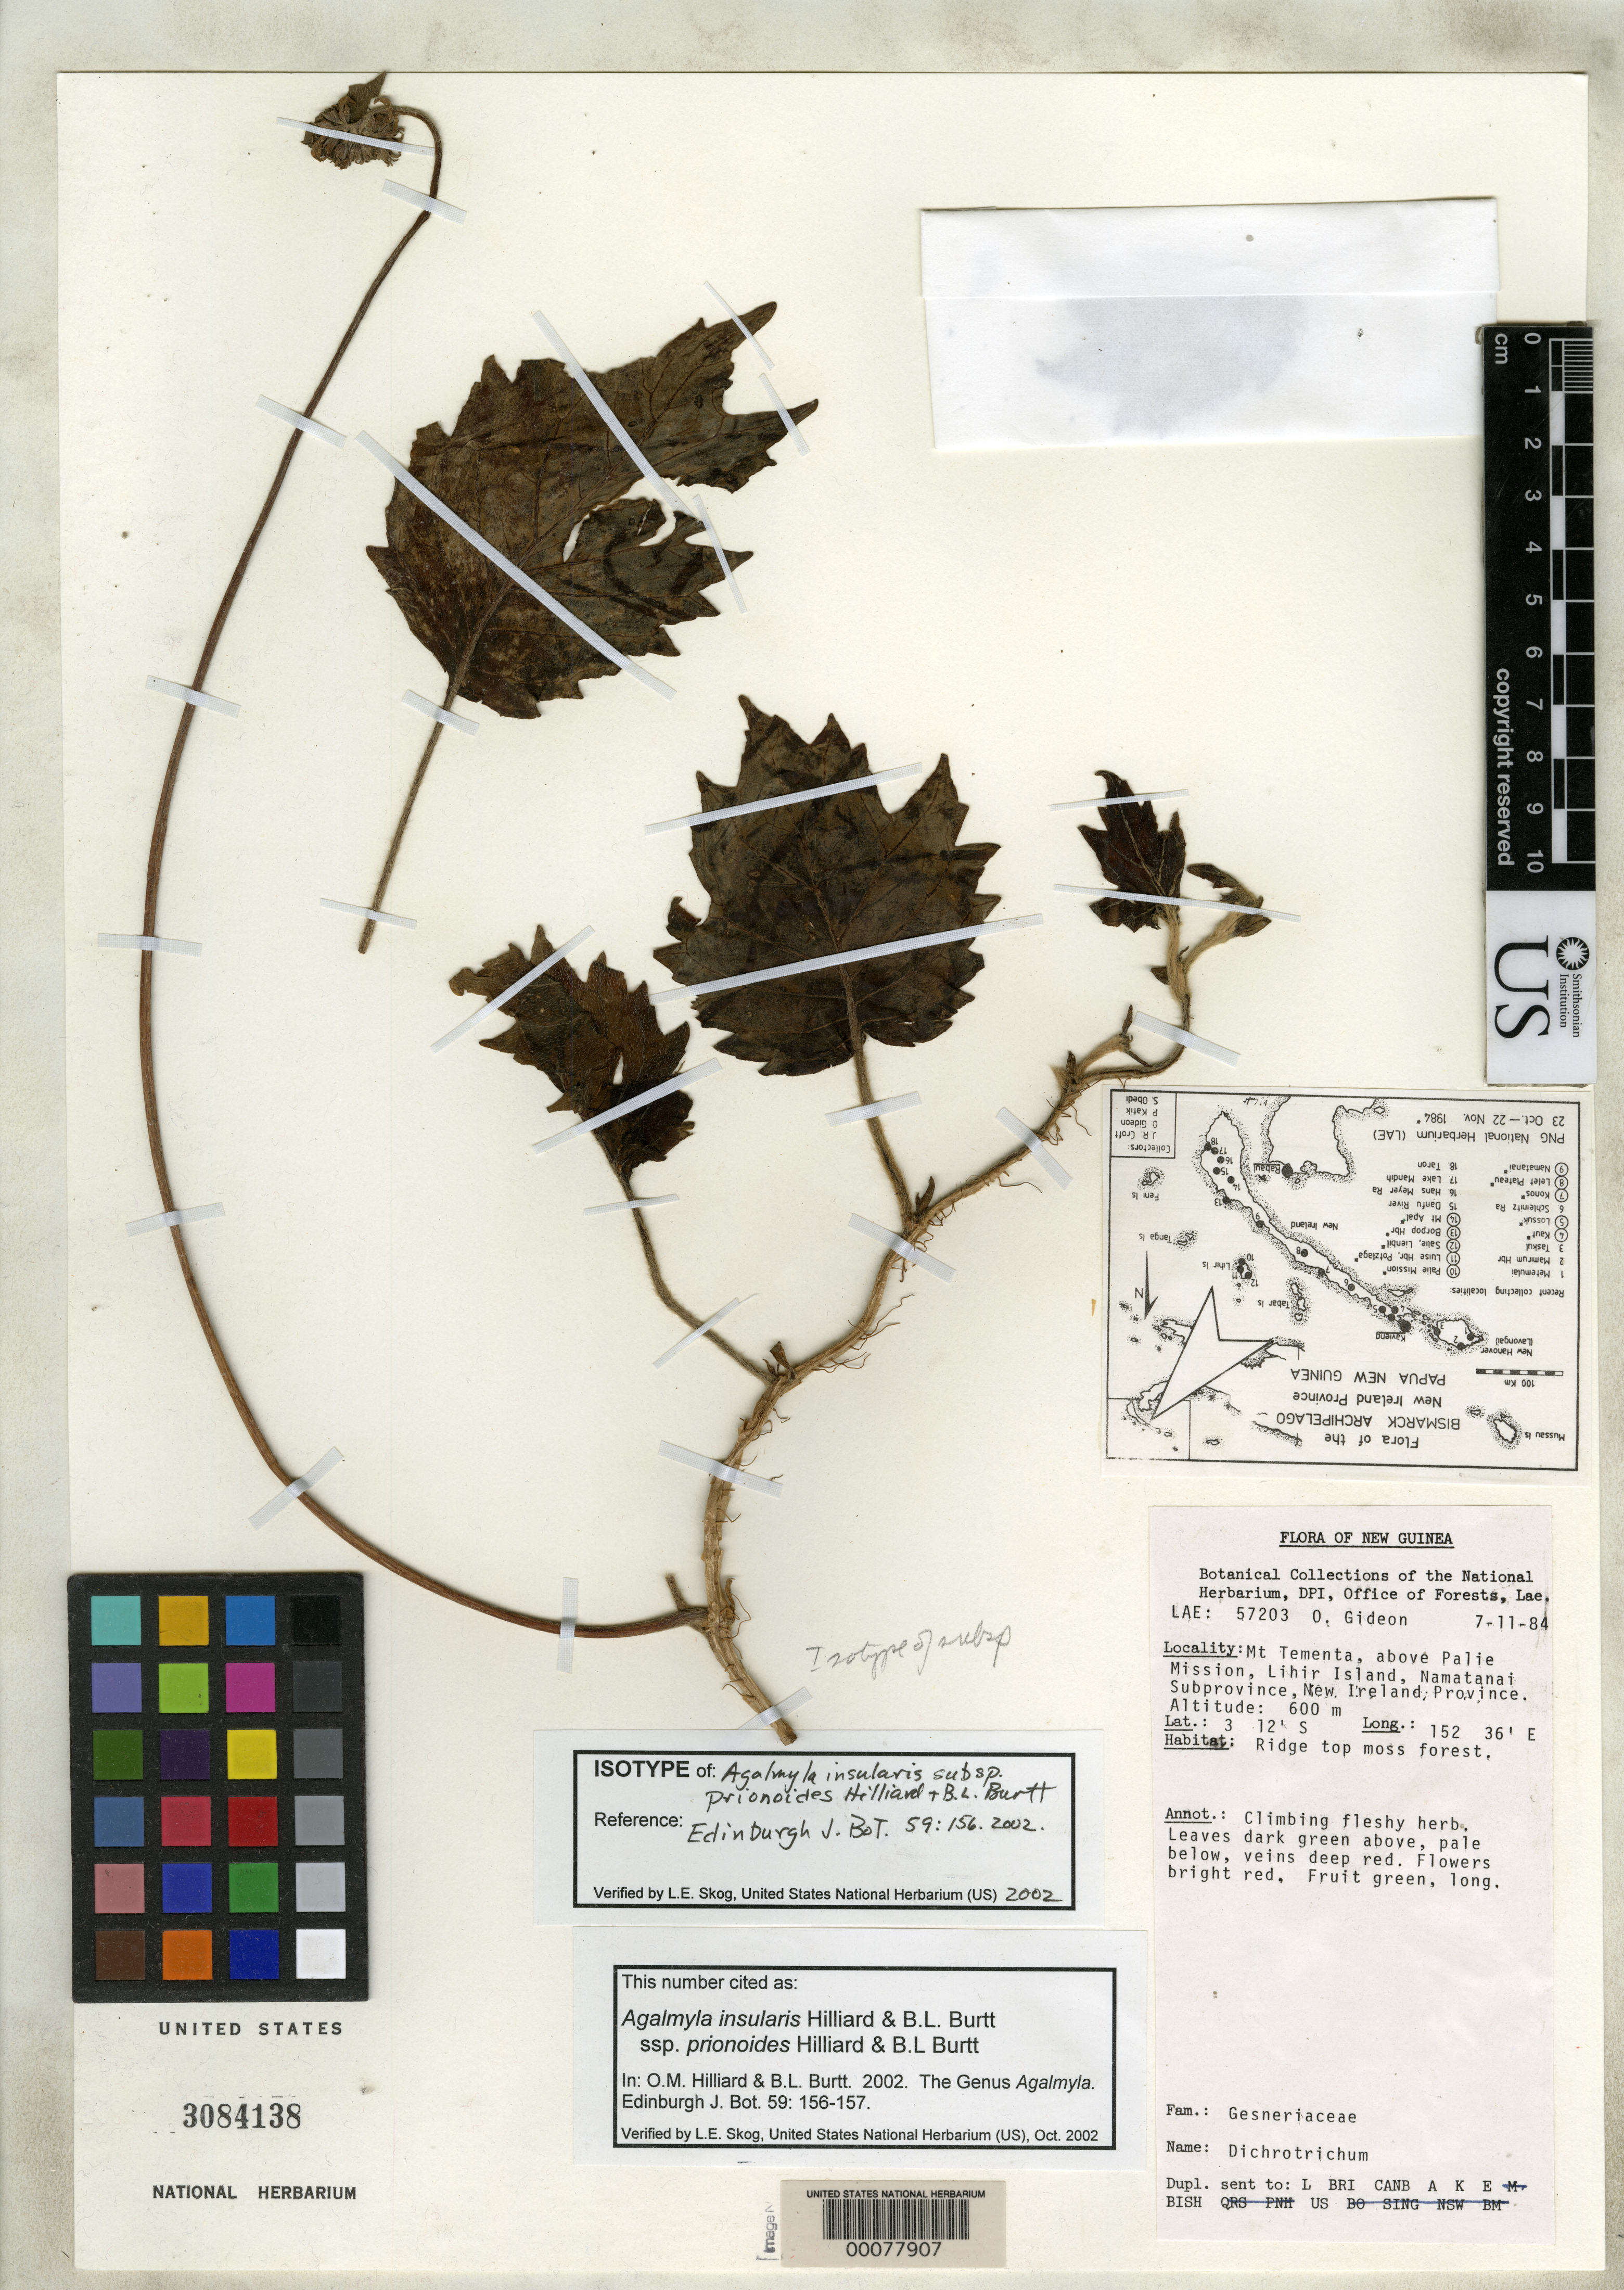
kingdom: Plantae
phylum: Tracheophyta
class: Magnoliopsida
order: Lamiales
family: Gesneriaceae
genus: Agalmyla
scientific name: Agalmyla insularis subsp. prionodes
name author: Hilliard & B.L. Burtt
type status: Isotype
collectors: O. Gideon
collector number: LAE 57203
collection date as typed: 07 Nov 1984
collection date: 1984-11-07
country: Papua New Guinea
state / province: New Ireland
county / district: Namatanai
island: Lihir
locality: Mt. Tementa, above Palie Mission, Lihir Island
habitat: Ridge top, moss forest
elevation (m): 600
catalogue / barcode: US 3084138